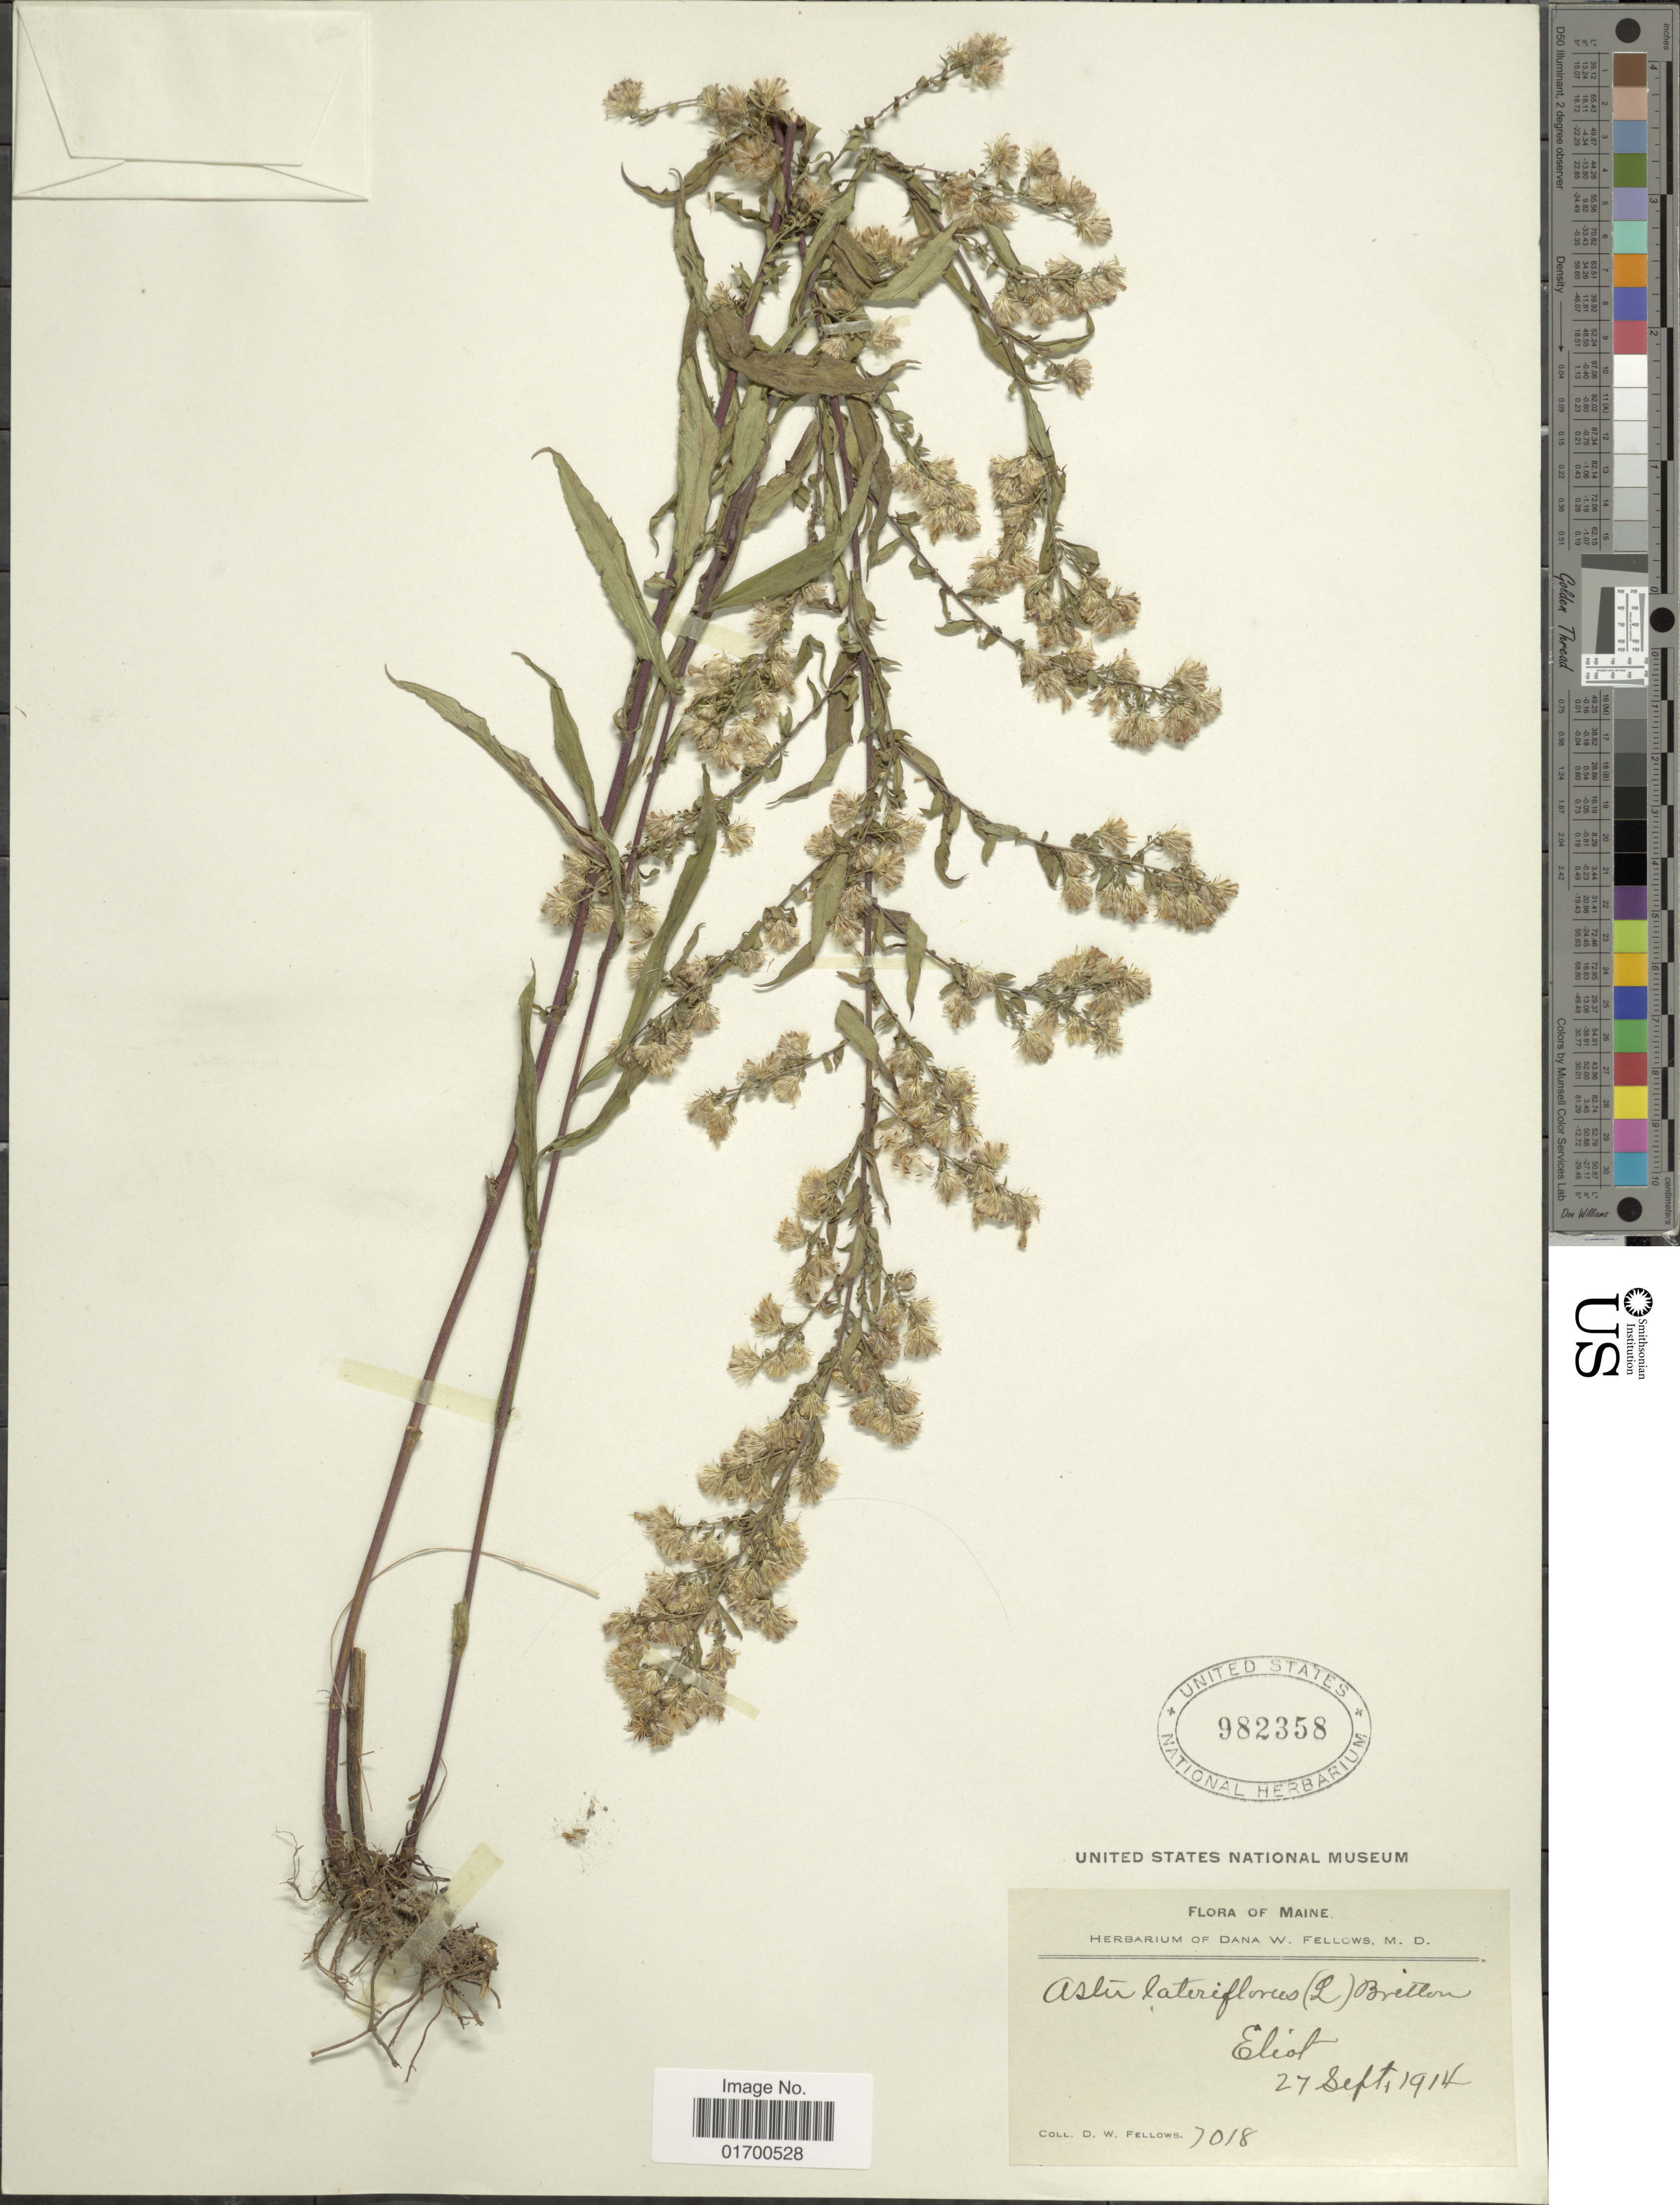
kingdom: Plantae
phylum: Tracheophyta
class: Magnoliopsida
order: Asterales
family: Asteraceae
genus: Symphyotrichum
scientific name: Symphyotrichum lateriflorum var. hirsuticaule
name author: (DC.) G.L. Nesom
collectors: D. W. Fellows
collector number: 7018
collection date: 1914-09-27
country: United States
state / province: Maine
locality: Eliot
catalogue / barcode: US 982358